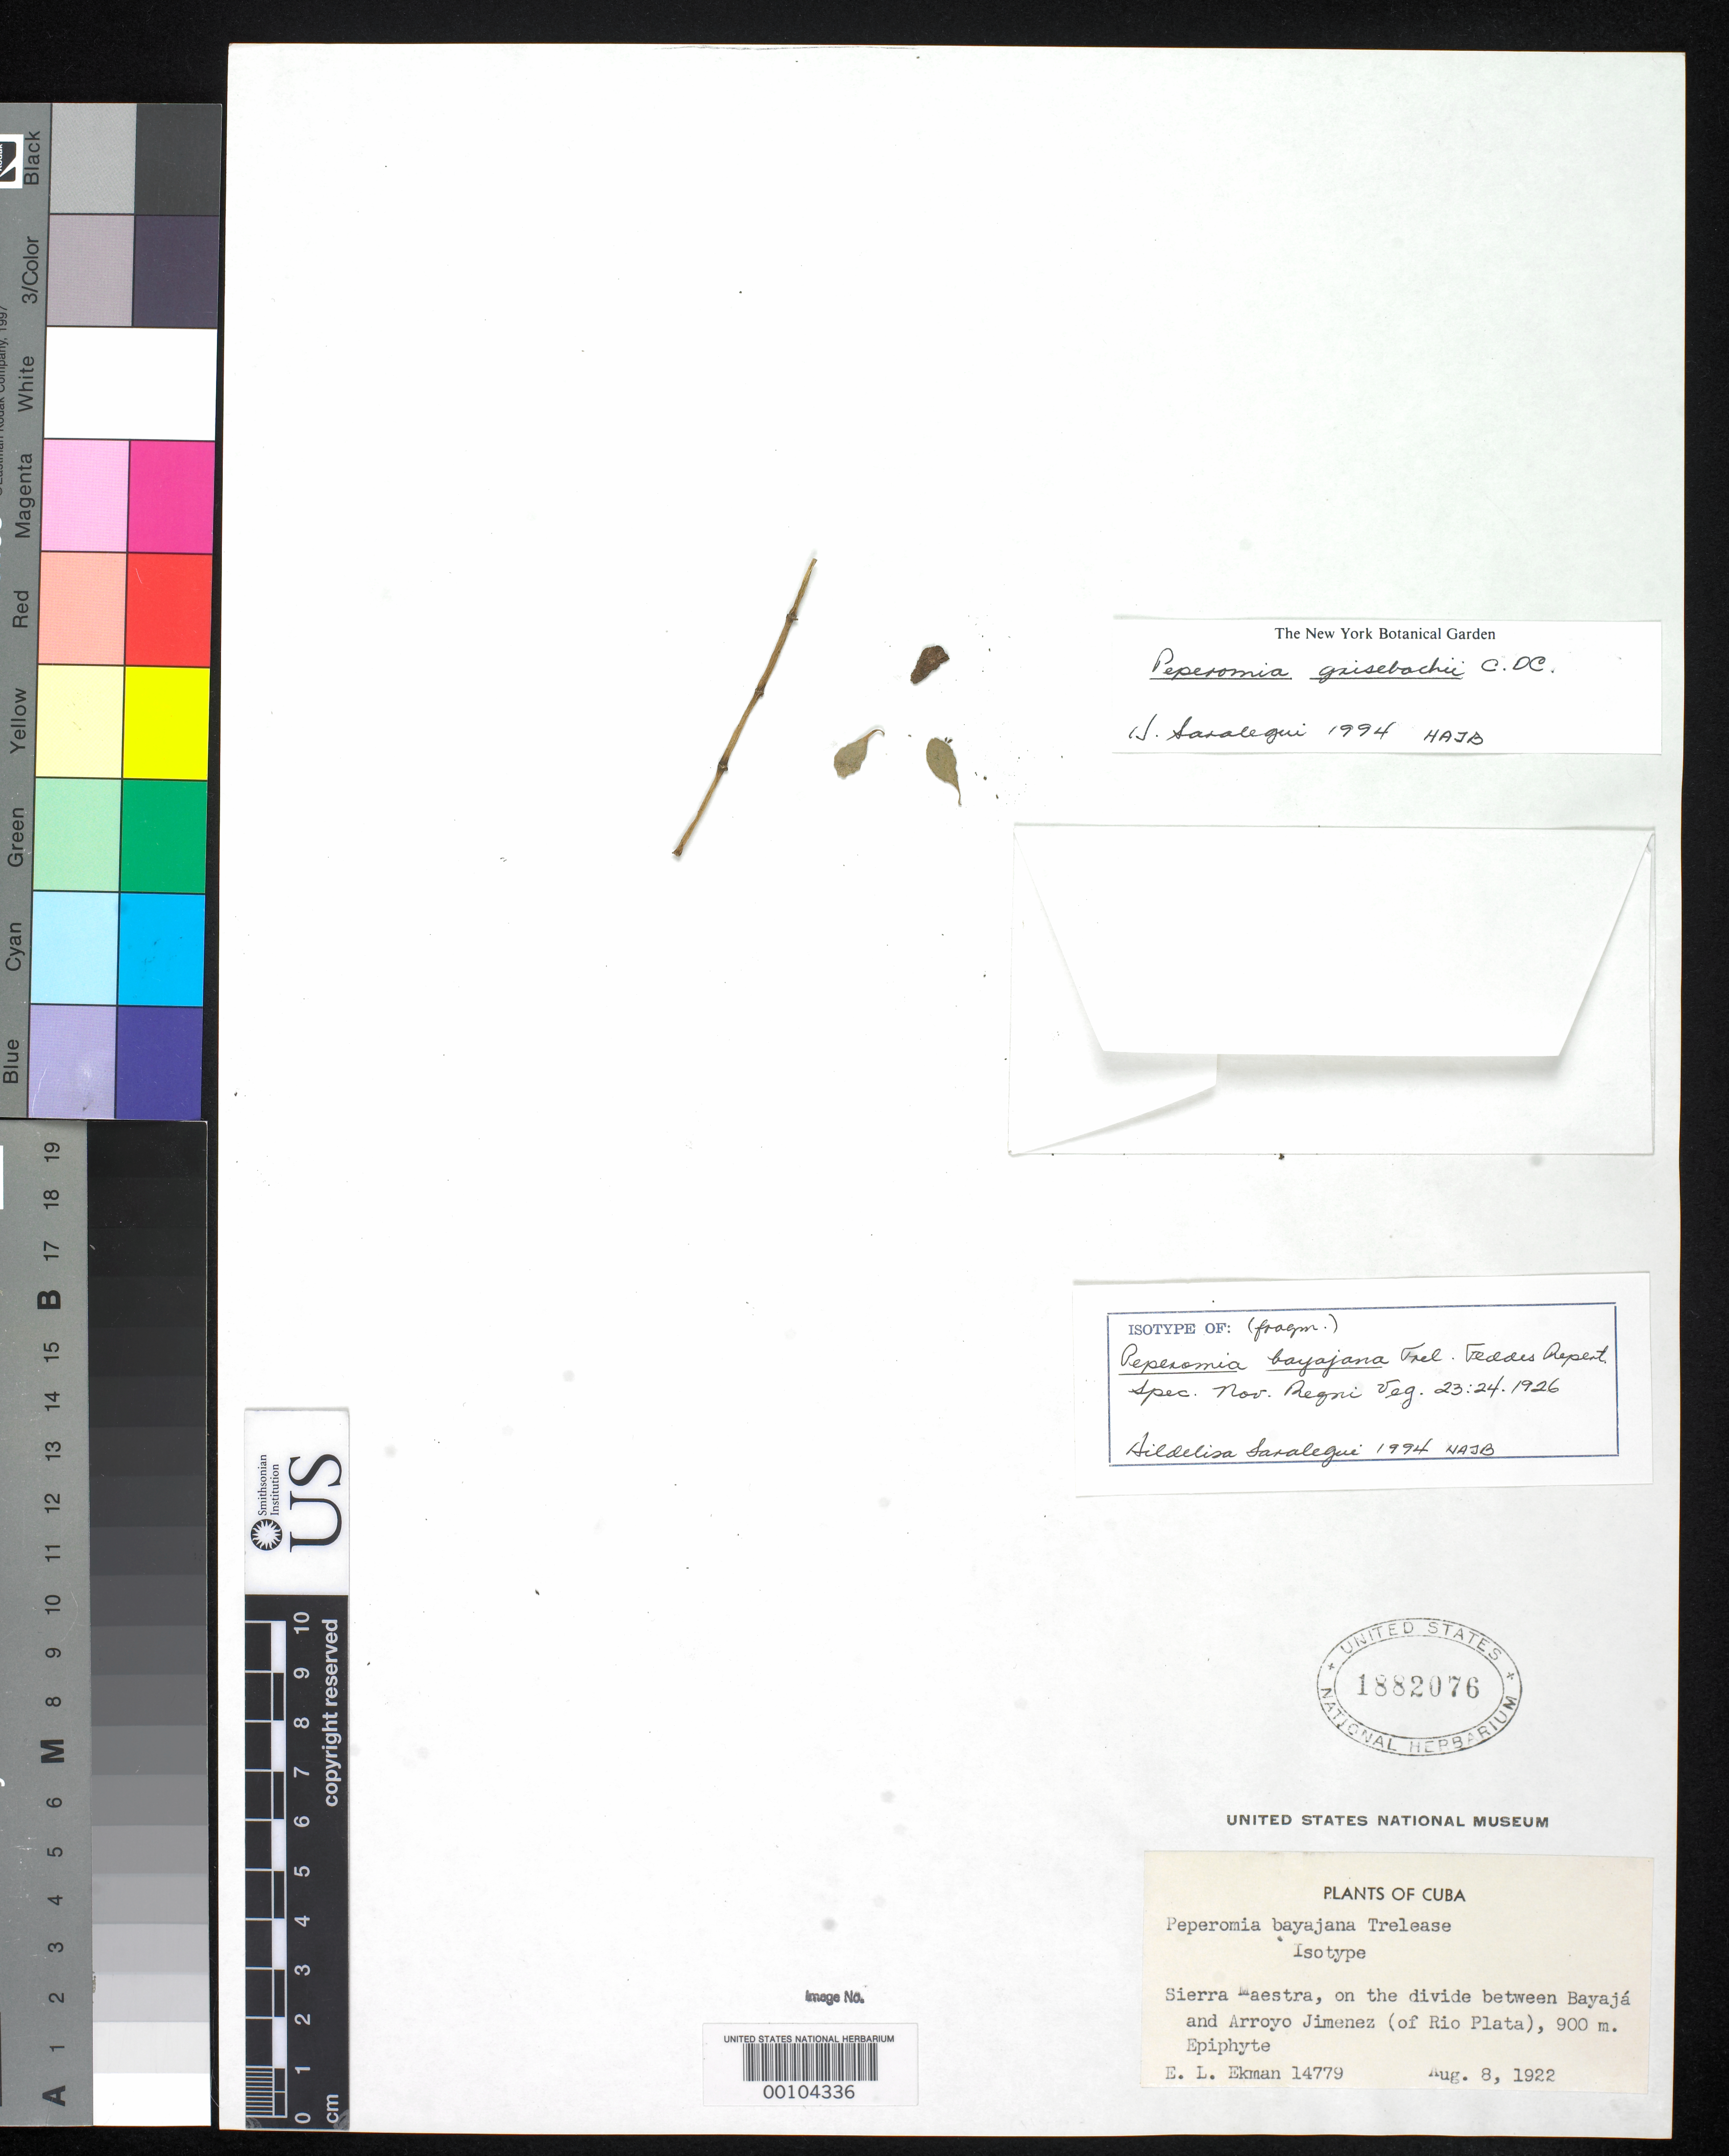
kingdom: Plantae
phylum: Tracheophyta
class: Magnoliopsida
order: Piperales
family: Piperaceae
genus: Peperomia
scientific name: Peperomia bayajana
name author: Trel.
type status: Isotype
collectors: E. L. Ekman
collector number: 14779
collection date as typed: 08 Aug 1922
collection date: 1922-08-08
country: Cuba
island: Greater Antilles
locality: Sierra Maestra, between Bayaja and Arroyo Jimenez of Rio Plata.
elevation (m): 900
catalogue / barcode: US 1882076